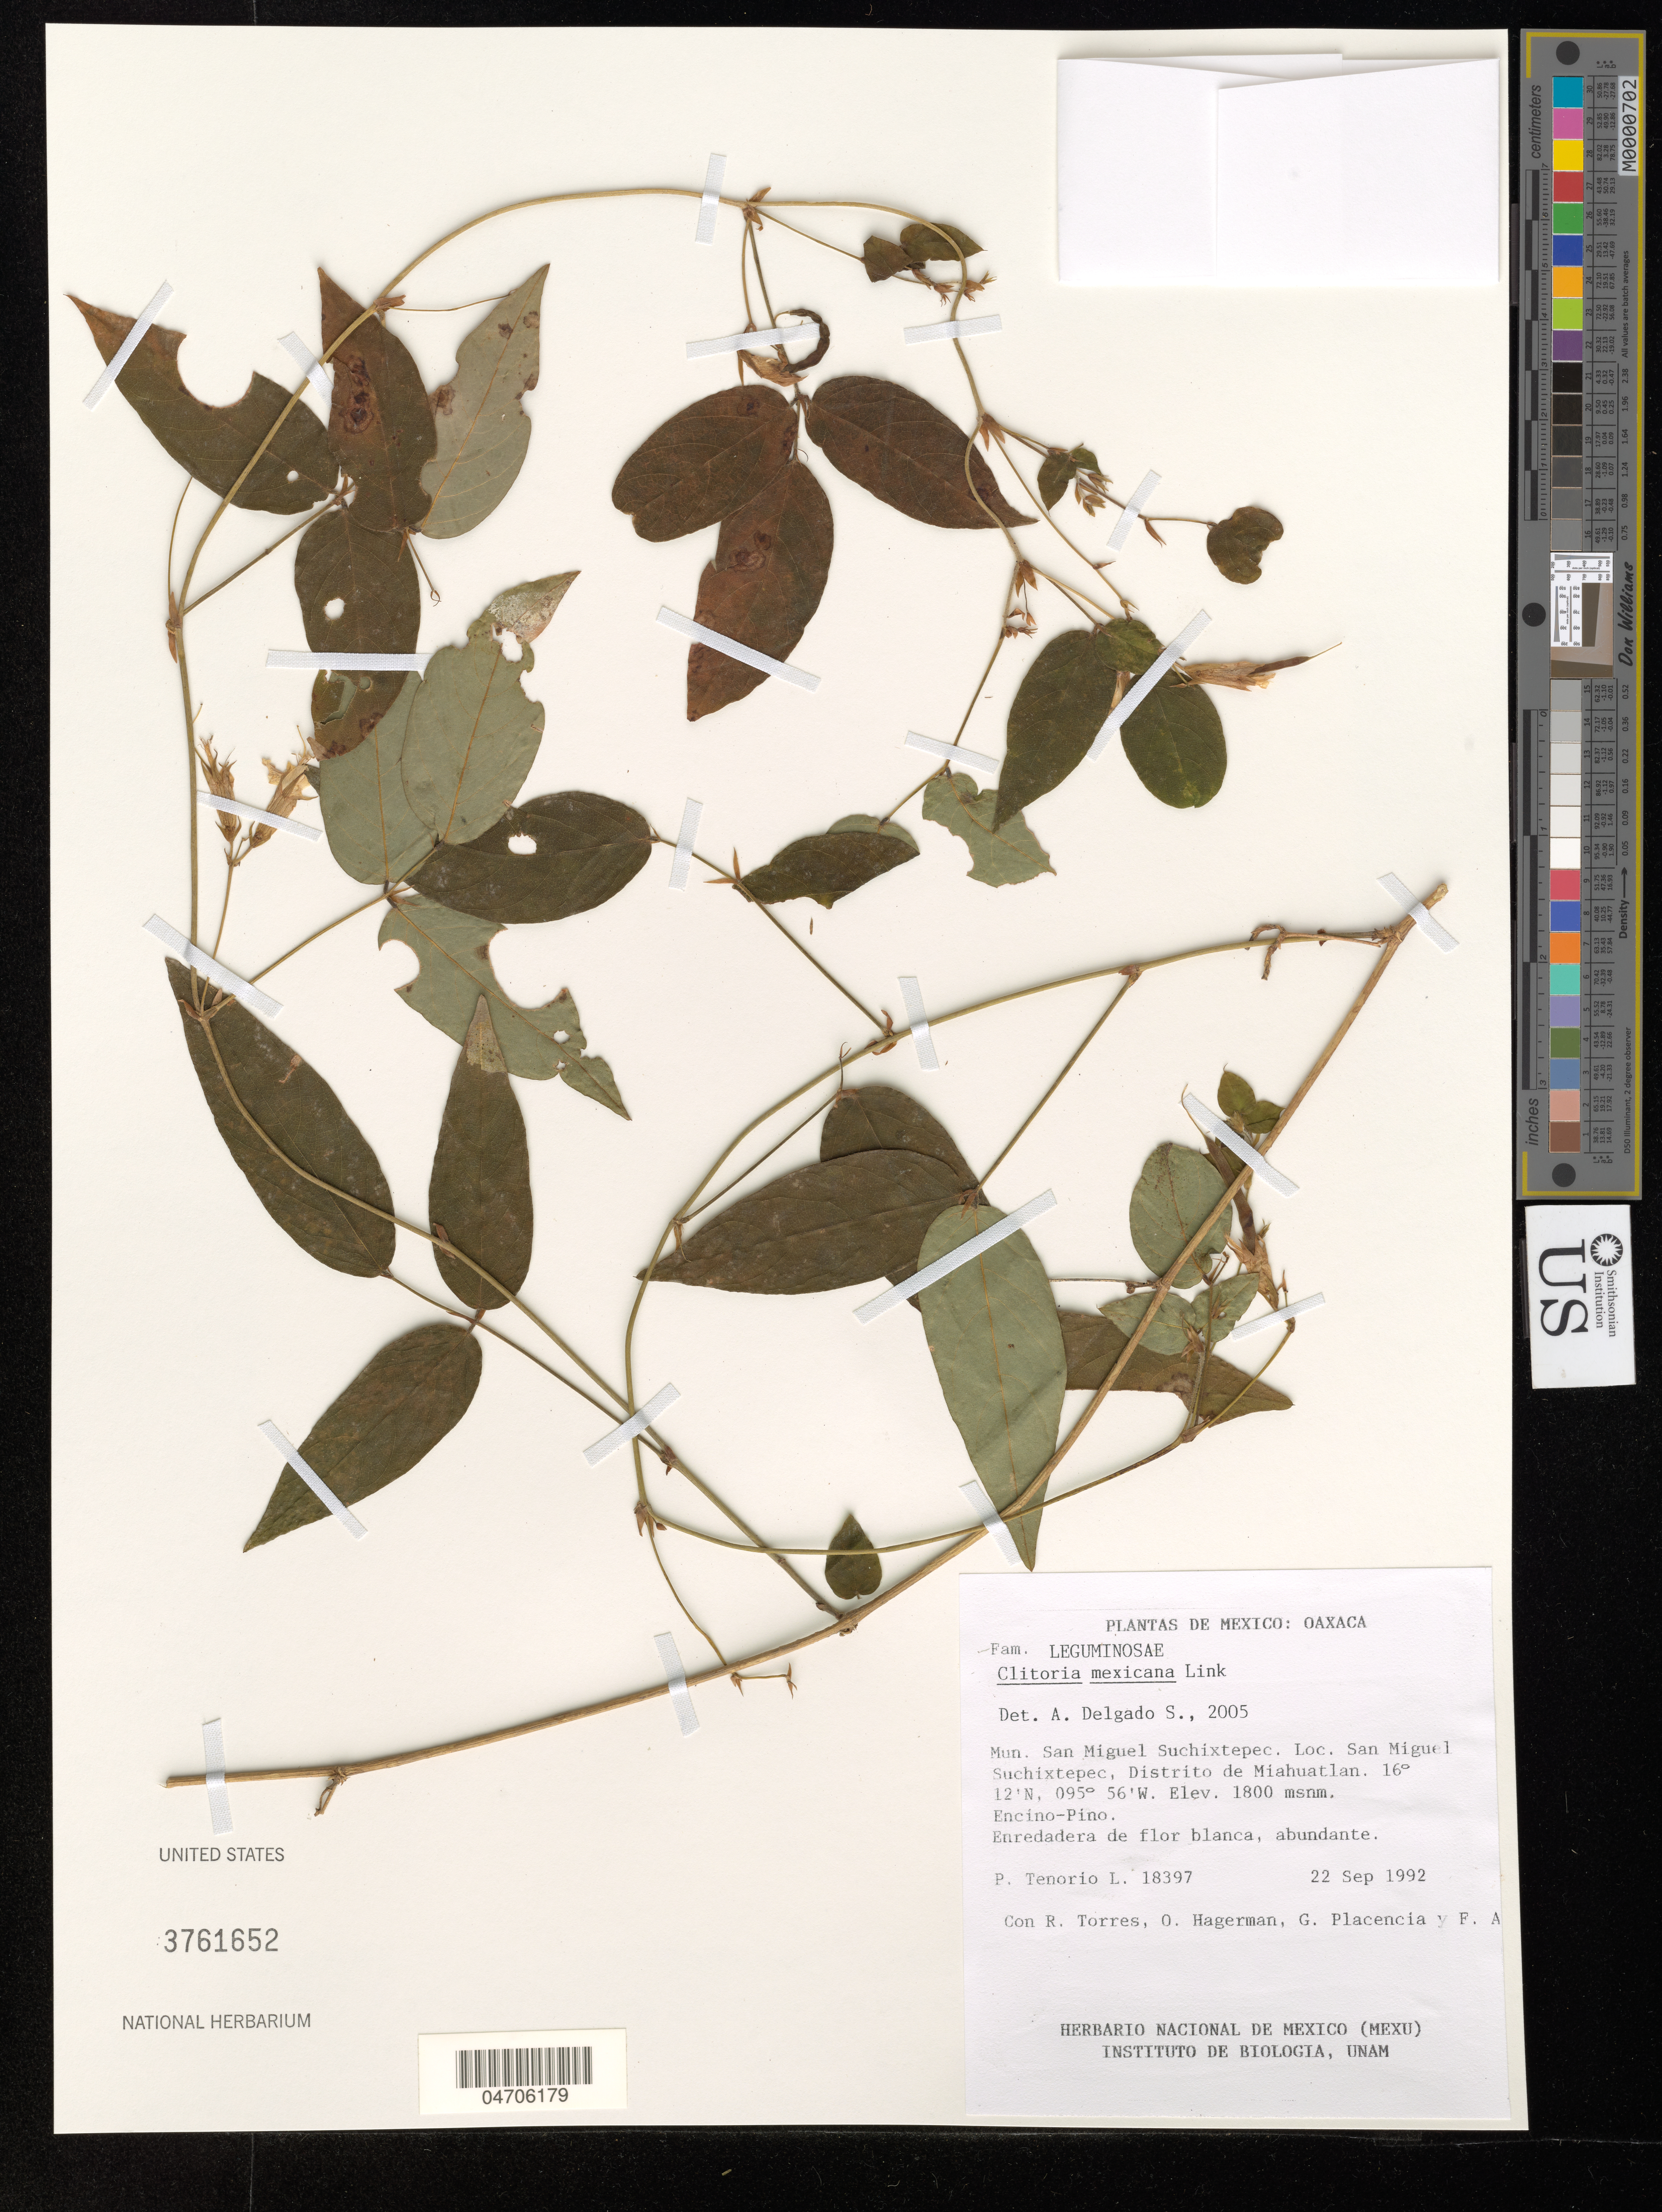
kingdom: Plantae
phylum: Tracheophyta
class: Magnoliopsida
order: Fabales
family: Fabaceae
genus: Clitoria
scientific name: Clitoria mexicana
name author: Link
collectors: P. Tenorio L., R. Torres, O. Hagerman, G. Placencia & F.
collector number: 18397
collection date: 1992-09-22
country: Mexico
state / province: Oaxaca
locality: Mun. San Miguel Suchixtepec. Loc. San Miguel Suchixtepec, Distrito de Miahuatlan.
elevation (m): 1800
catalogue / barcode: US 3761652